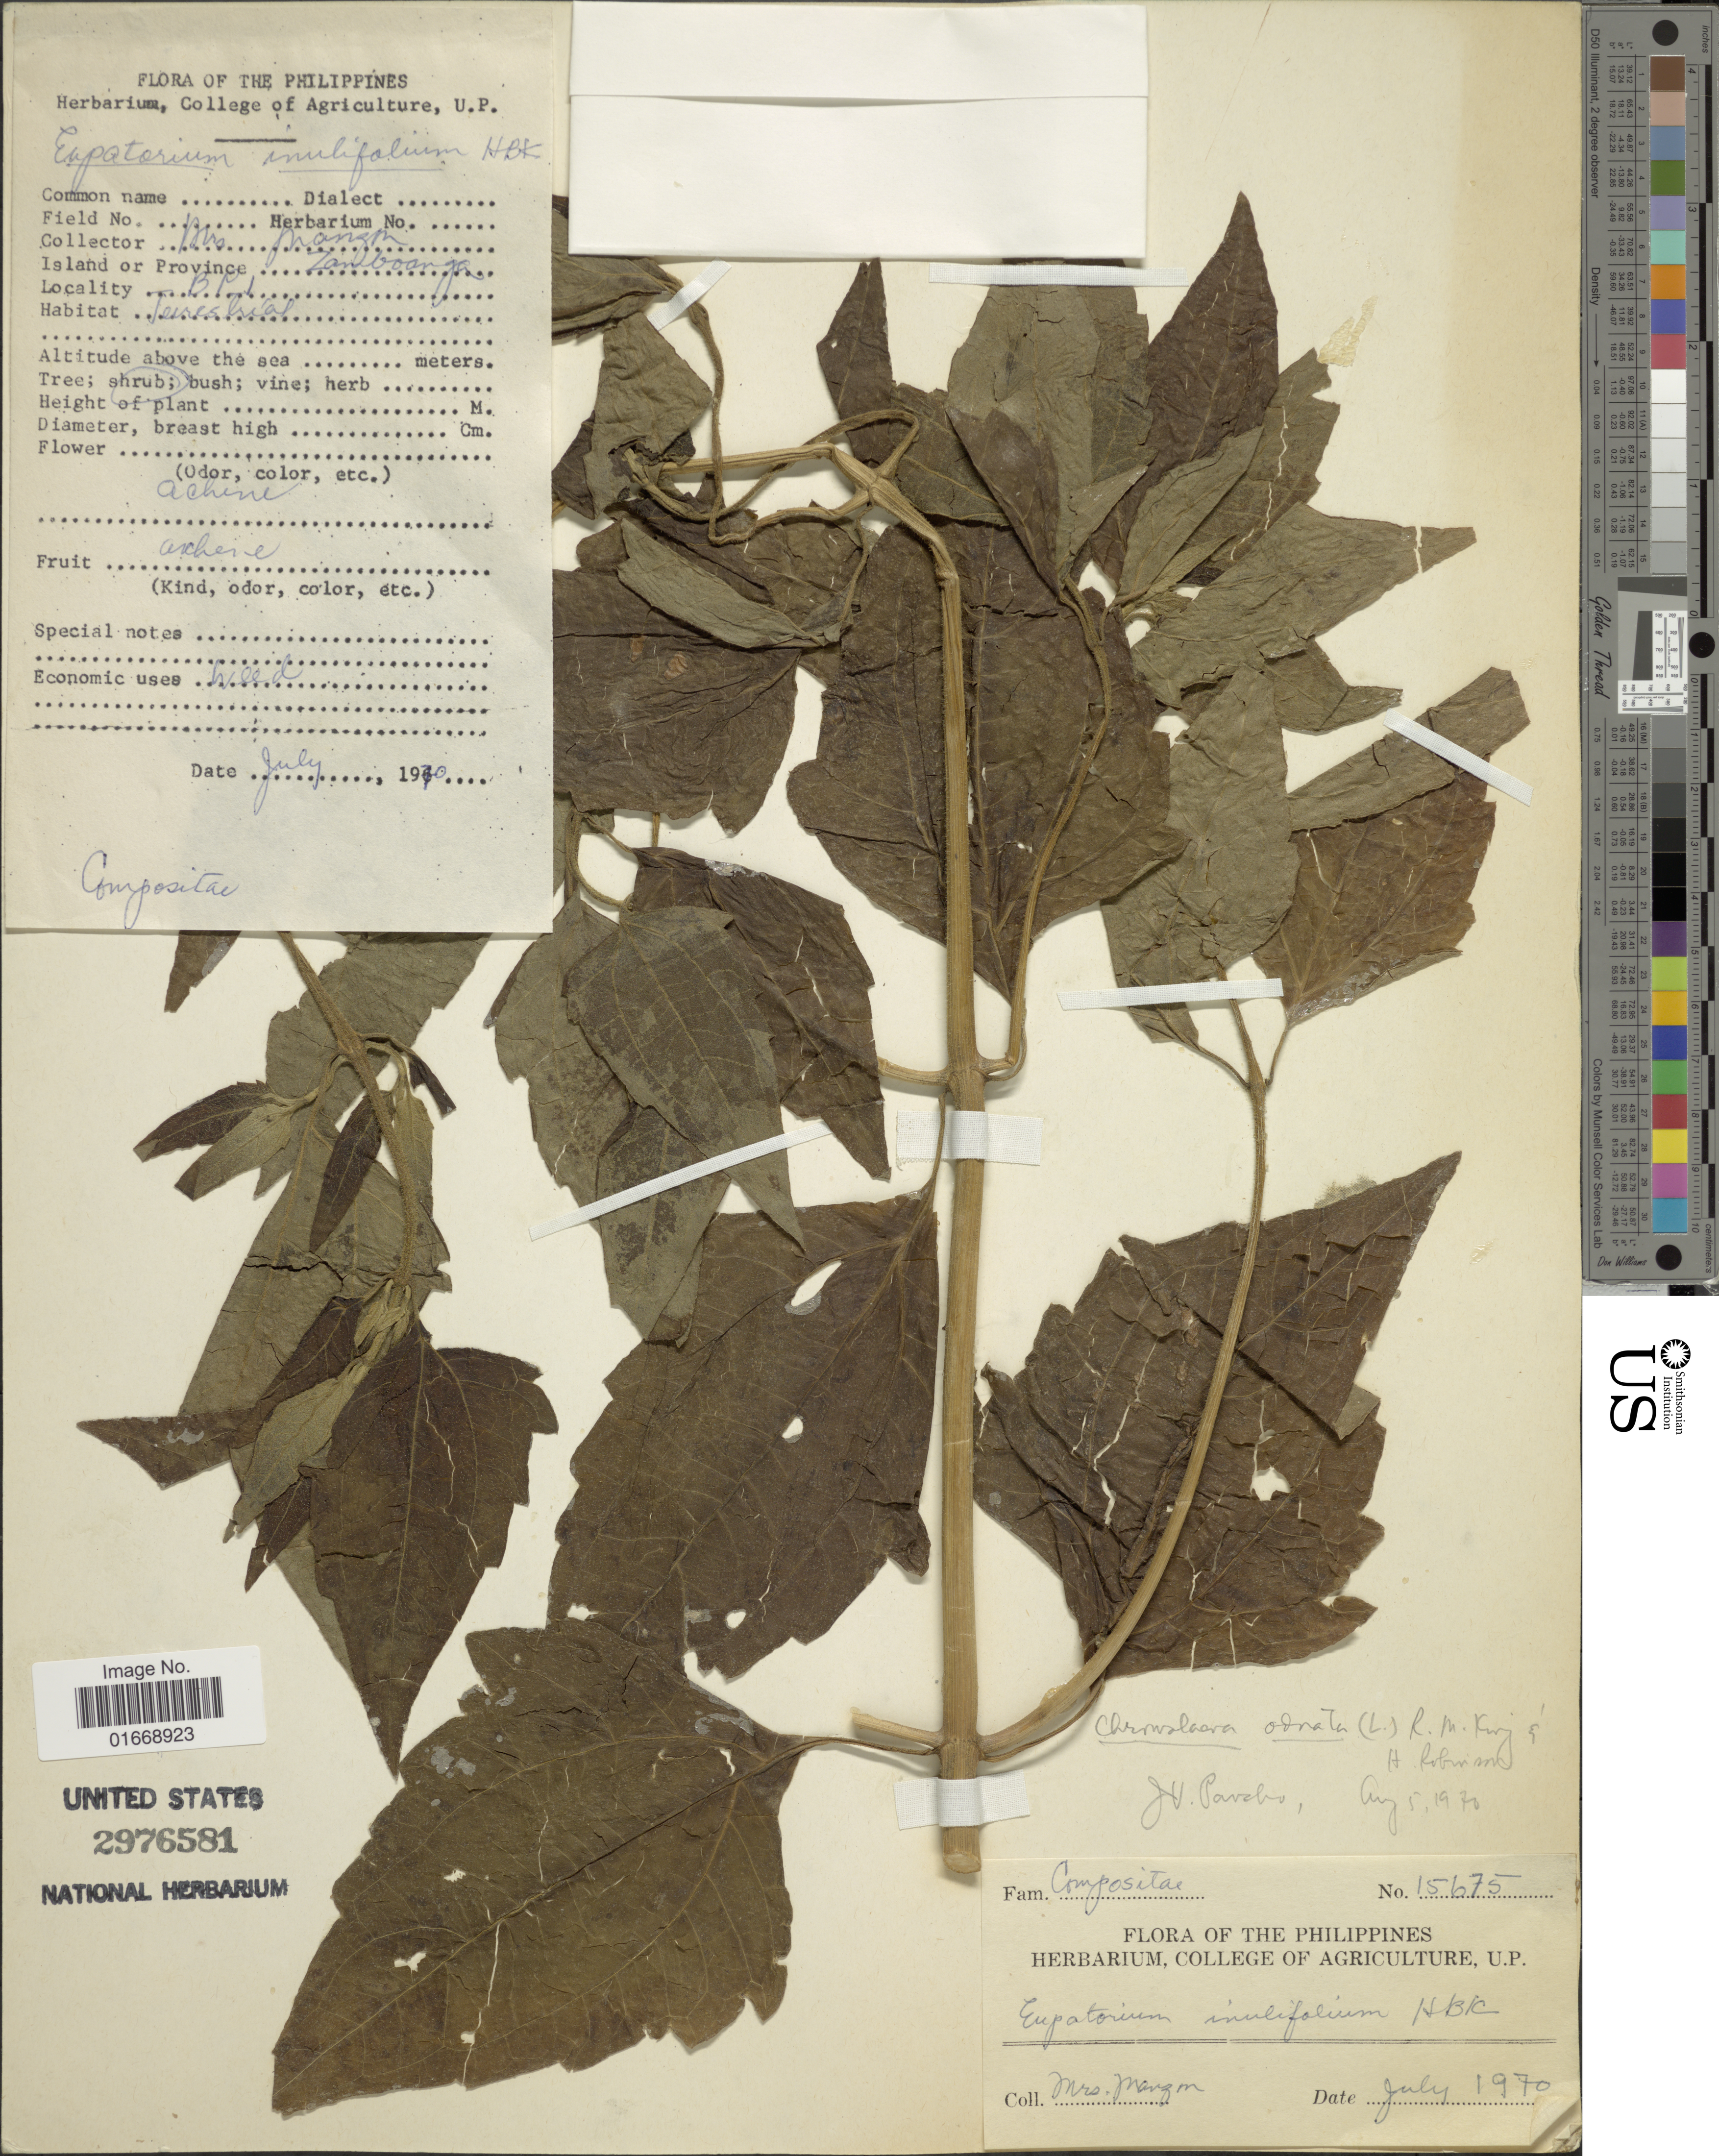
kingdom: Plantae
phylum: Tracheophyta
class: Magnoliopsida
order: Asterales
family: Asteraceae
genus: Chromolaena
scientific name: Chromolaena odorata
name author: (L.) R.M. King & H. Rob.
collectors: Manzon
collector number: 15675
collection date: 1970-07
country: Philippines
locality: Province Zamboanga, BPI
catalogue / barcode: US 2976581